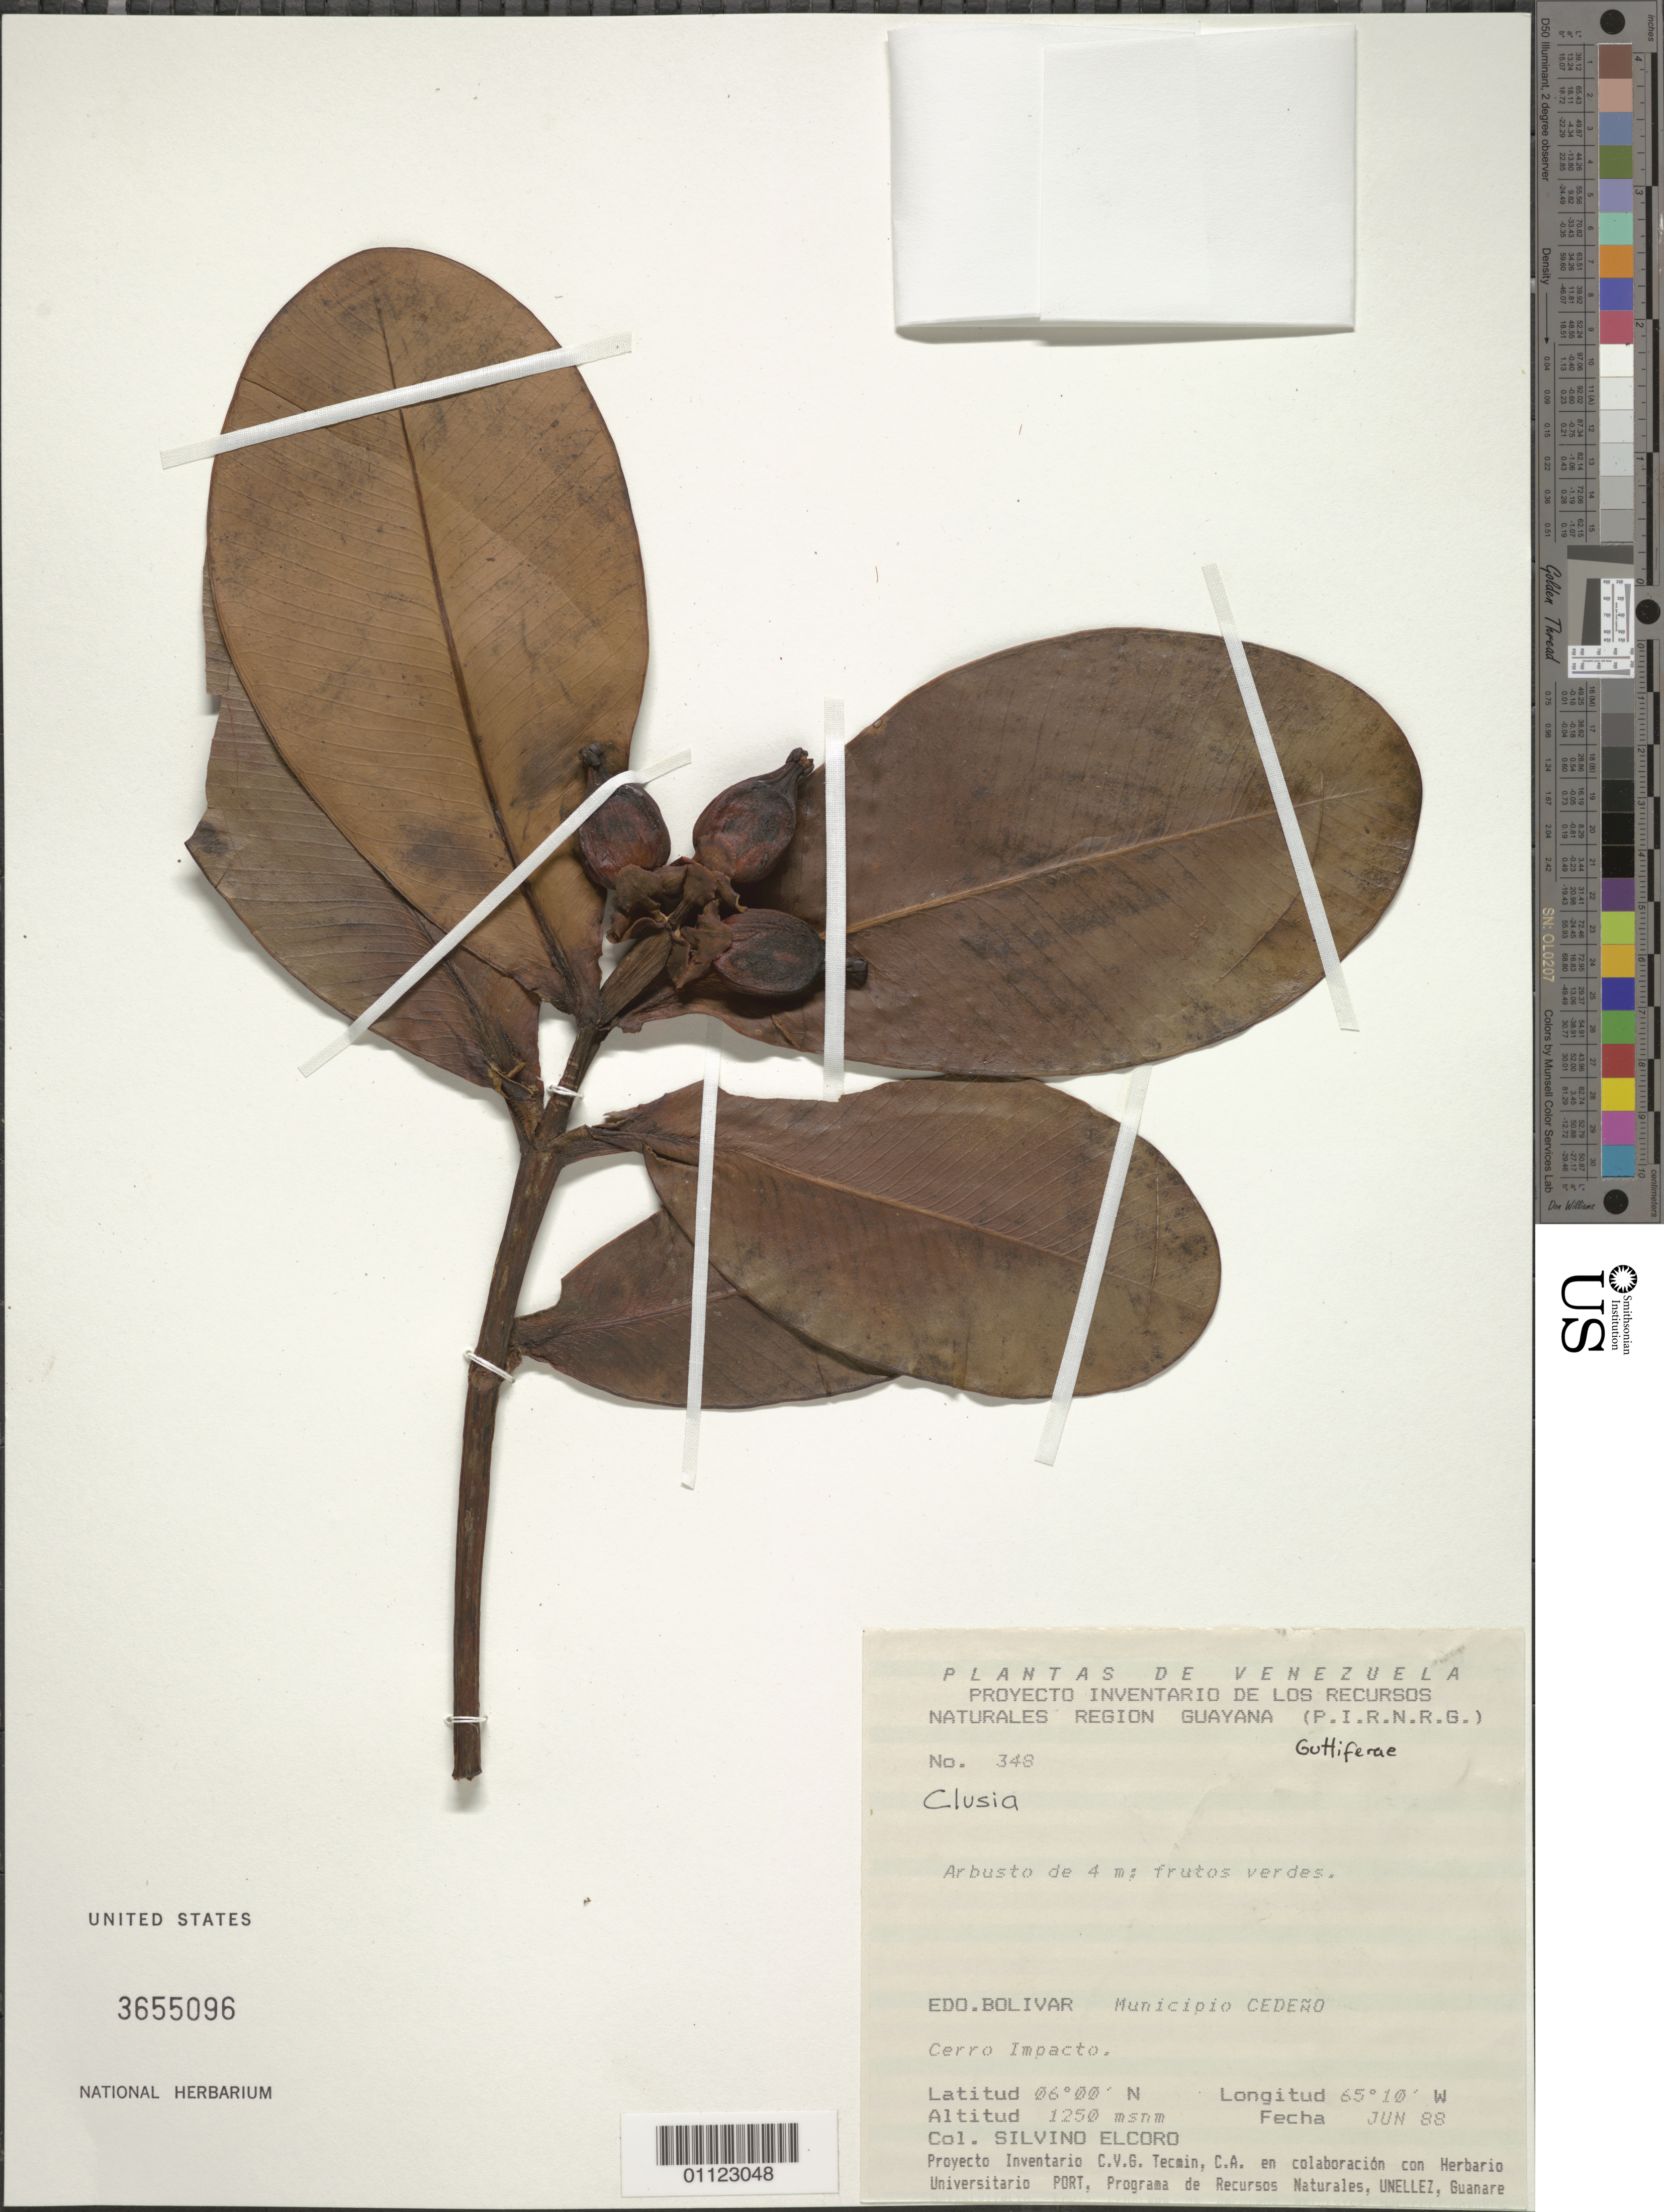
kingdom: Plantae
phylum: Tracheophyta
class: Magnoliopsida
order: Malpighiales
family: Clusiaceae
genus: Clusia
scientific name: Clusia sp.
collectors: S. Elcoro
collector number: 348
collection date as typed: Jun 88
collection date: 1988-06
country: Venezuela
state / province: Bolívar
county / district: Cedeño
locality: Cerro Impacto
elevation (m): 1250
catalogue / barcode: US 3655096